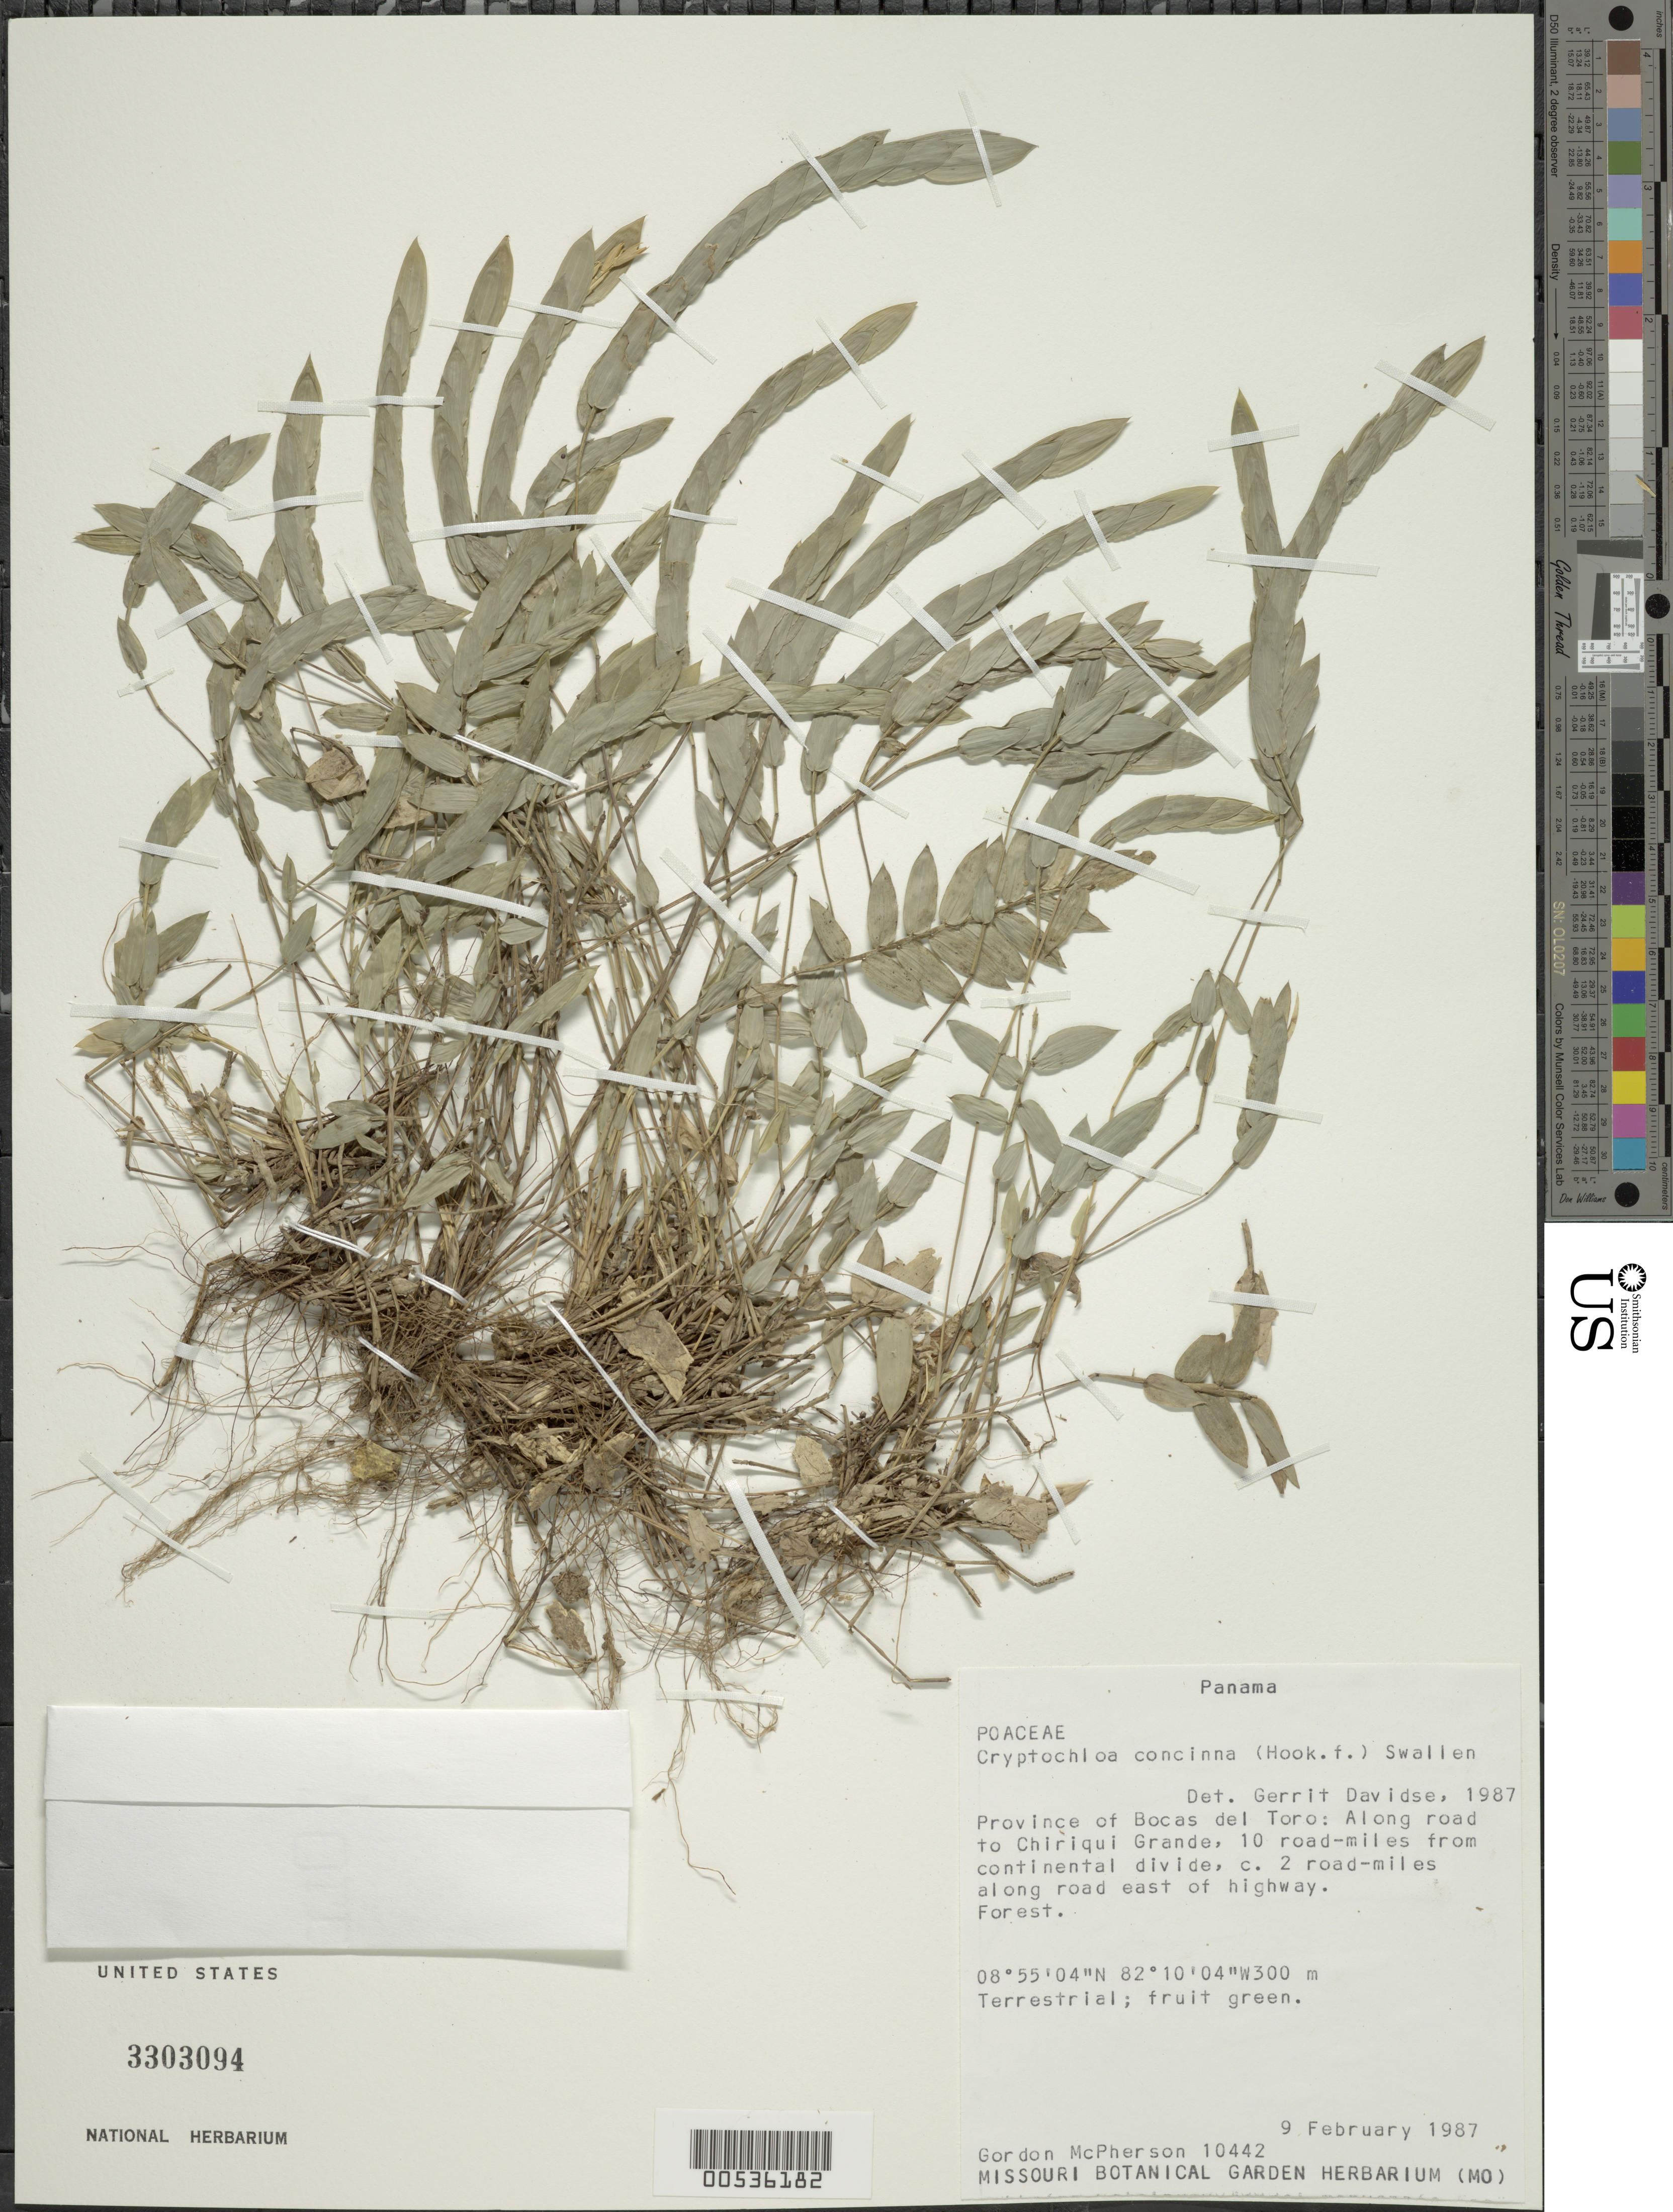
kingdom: Plantae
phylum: Tracheophyta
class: Liliopsida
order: Poales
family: Poaceae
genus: Cryptochloa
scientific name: Cryptochloa concinna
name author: (Hook. f.) Swallen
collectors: G. D. McPherson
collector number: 10442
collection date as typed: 09 Feb 1987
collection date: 1987-02-09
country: Panama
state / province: Bocas del Toro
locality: Along road to Chiriquí Grande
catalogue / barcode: US 3303094